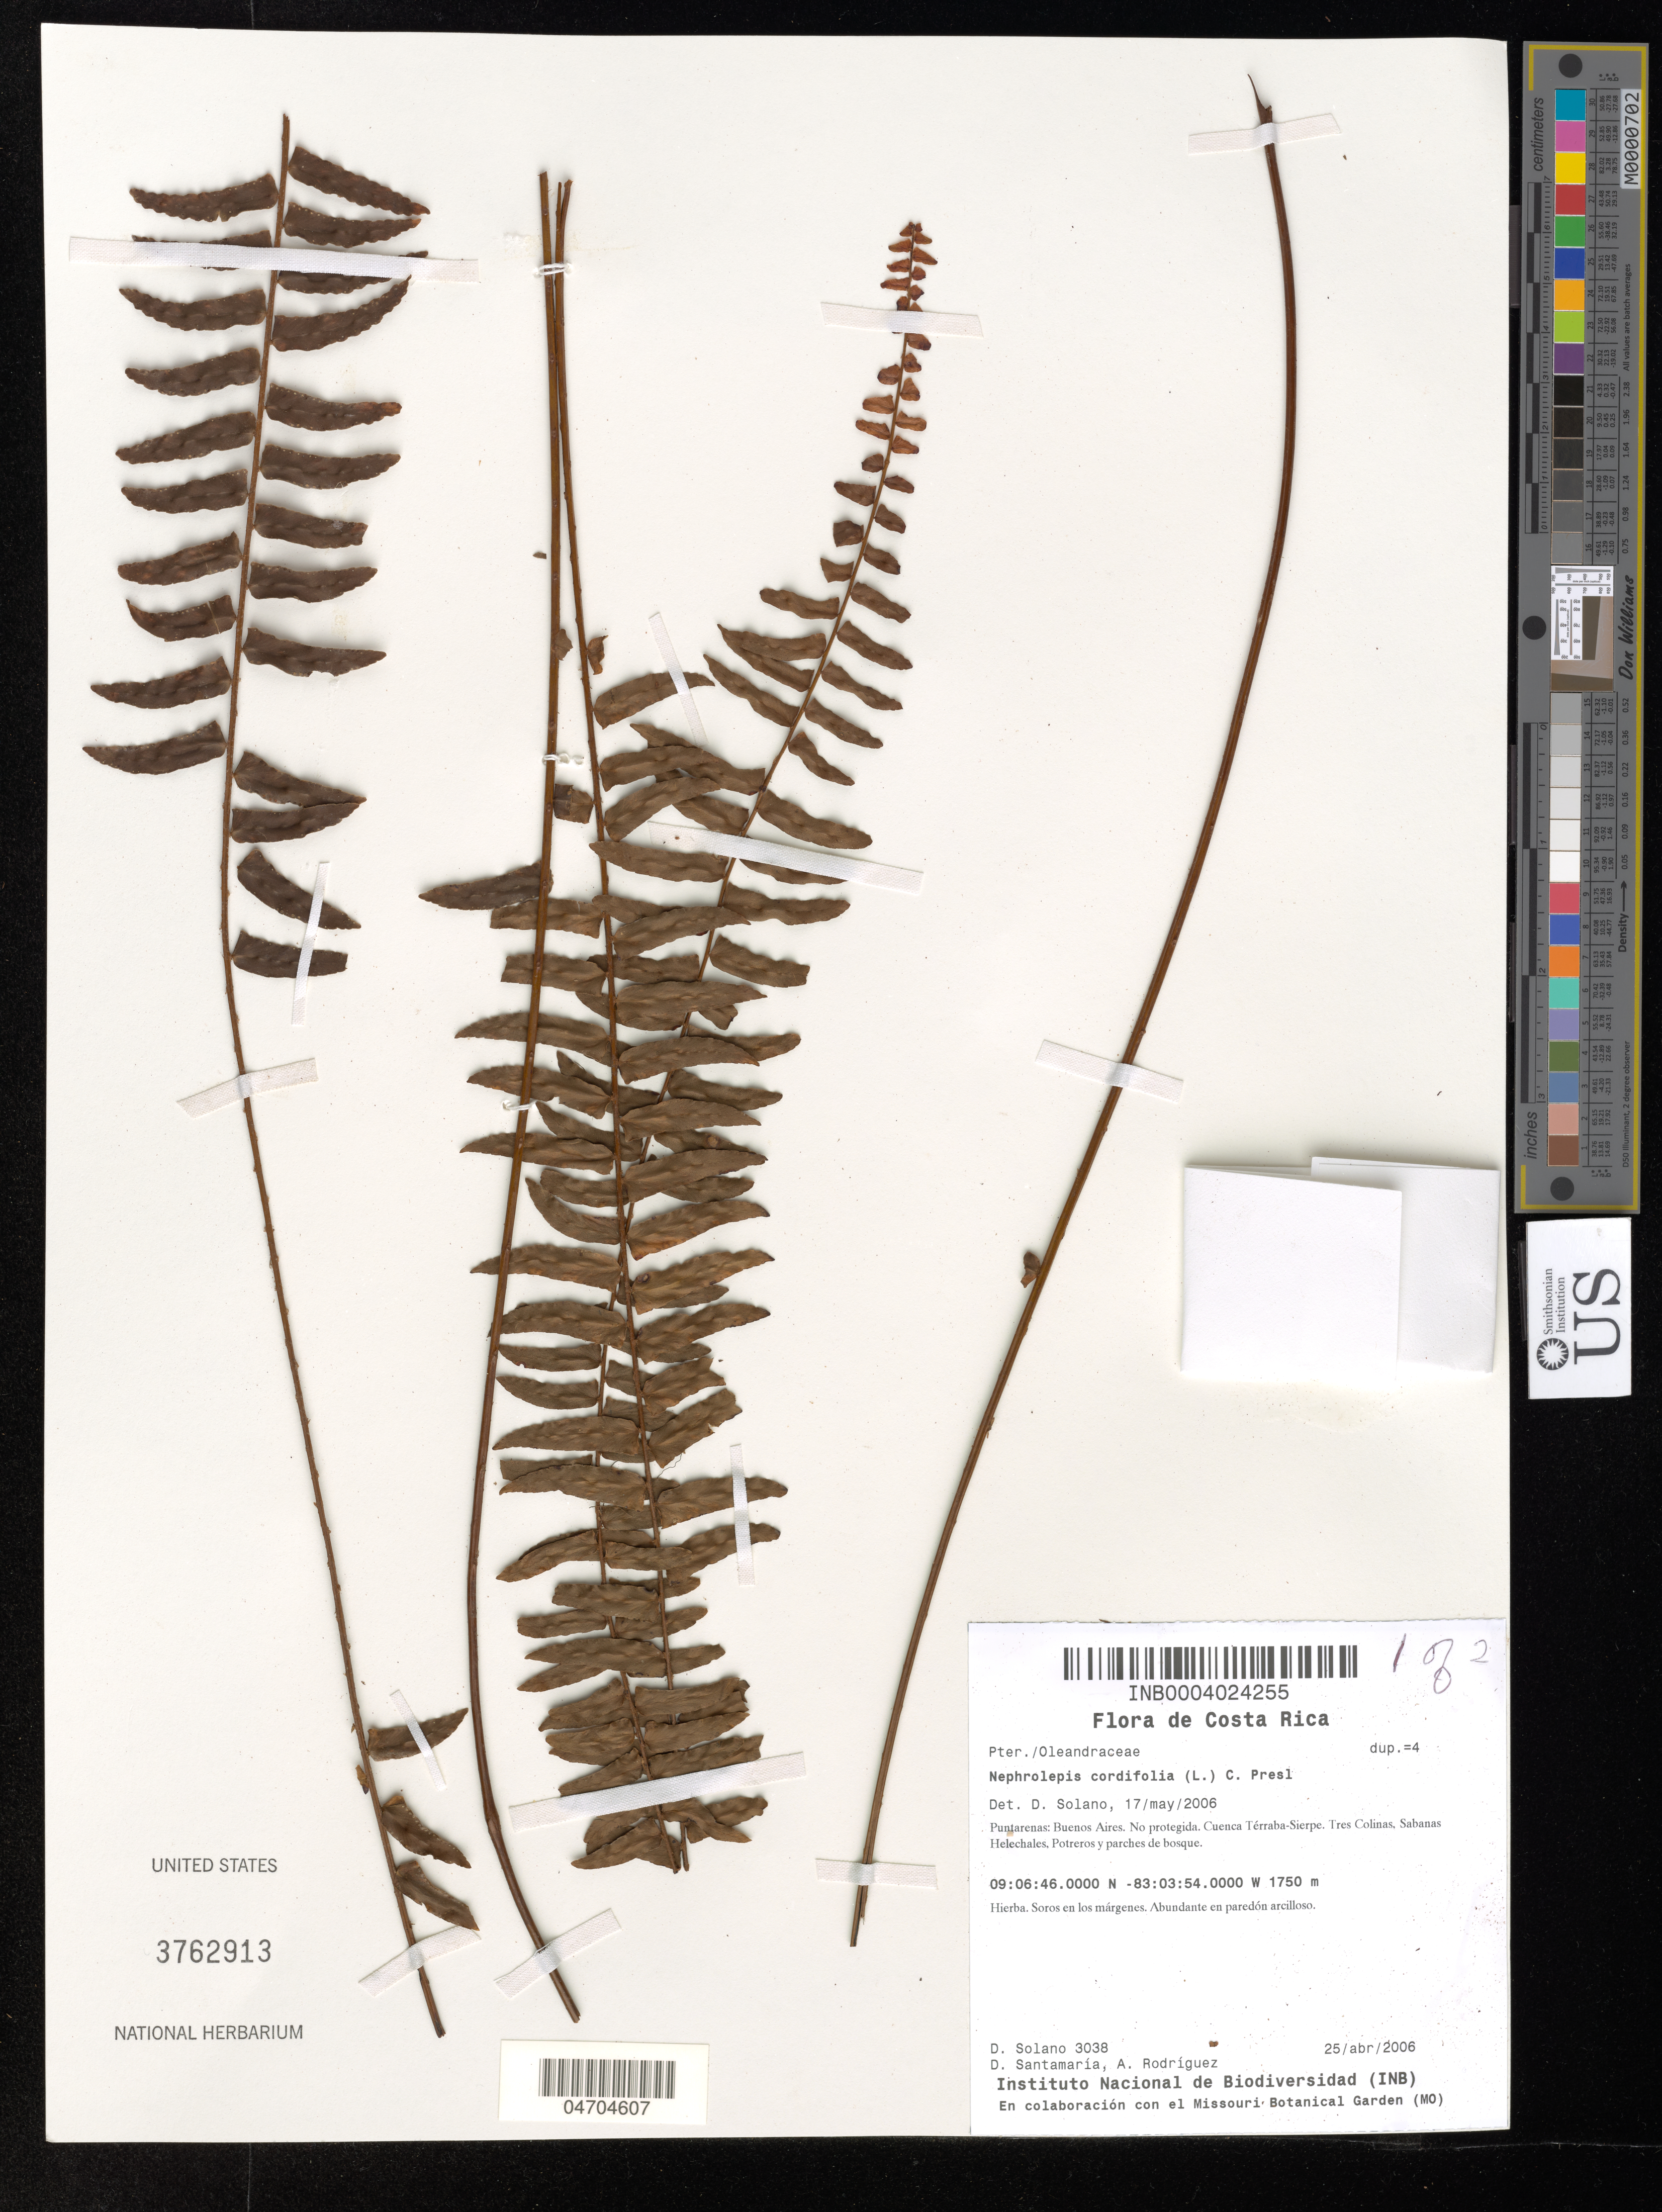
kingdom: Plantae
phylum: Tracheophyta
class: Polypodiopsida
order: Polypodiales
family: Nephrolepidaceae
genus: Nephrolepis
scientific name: Nephrolepis cordifolia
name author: (L.) C. Presl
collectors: D. Solano, D. Santamaria & A. Rodríguez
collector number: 3038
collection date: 2006-04-25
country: Costa Rica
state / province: Puntarenas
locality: Buenos Aires. No protegida. Cuenca Térraba-Sierpe. Tres Colinas, Sabanas Helechales, Potreros y parches de bosque.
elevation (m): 1750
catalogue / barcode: US 3762913